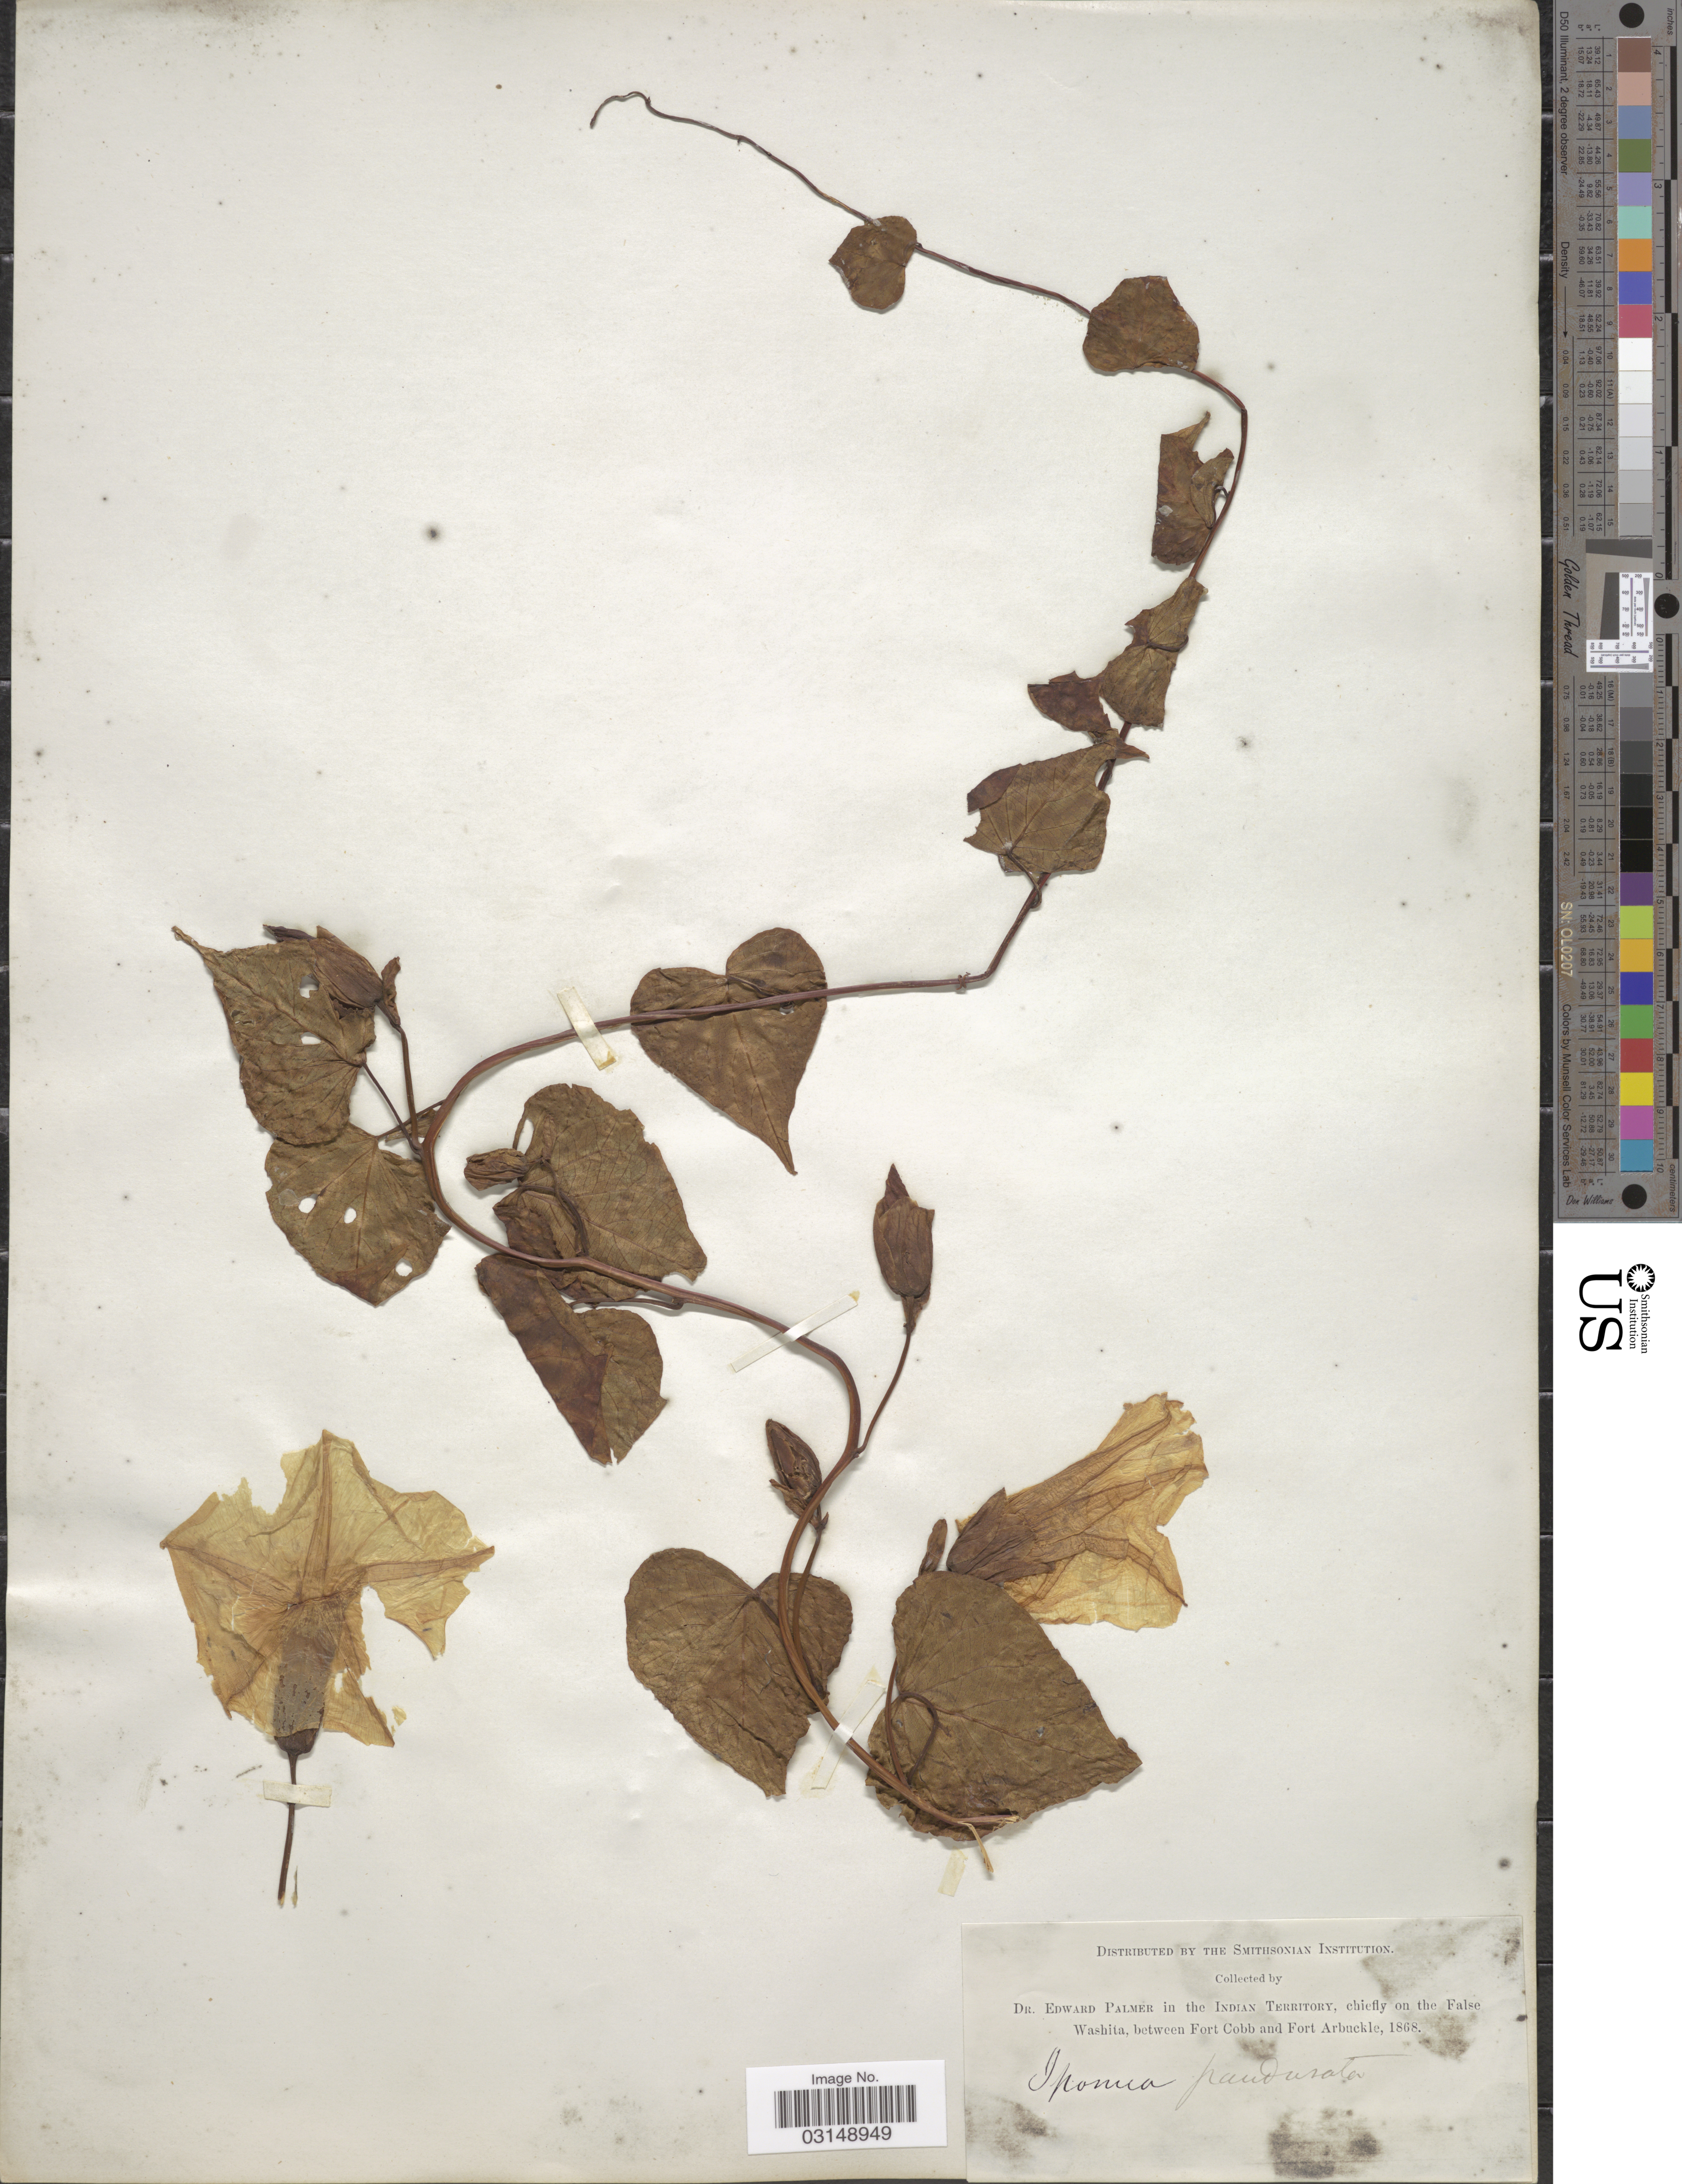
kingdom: Plantae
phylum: Tracheophyta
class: Magnoliopsida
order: Solanales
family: Convolvulaceae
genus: Ipomoea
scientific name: Ipomoea pandurata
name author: (L.) G. Mey.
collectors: E. Palmer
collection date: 1868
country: United States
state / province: Oklahoma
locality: Indian Territory, chiefly on the False Washita, between Fort Cobb and Fort Arbuckle.